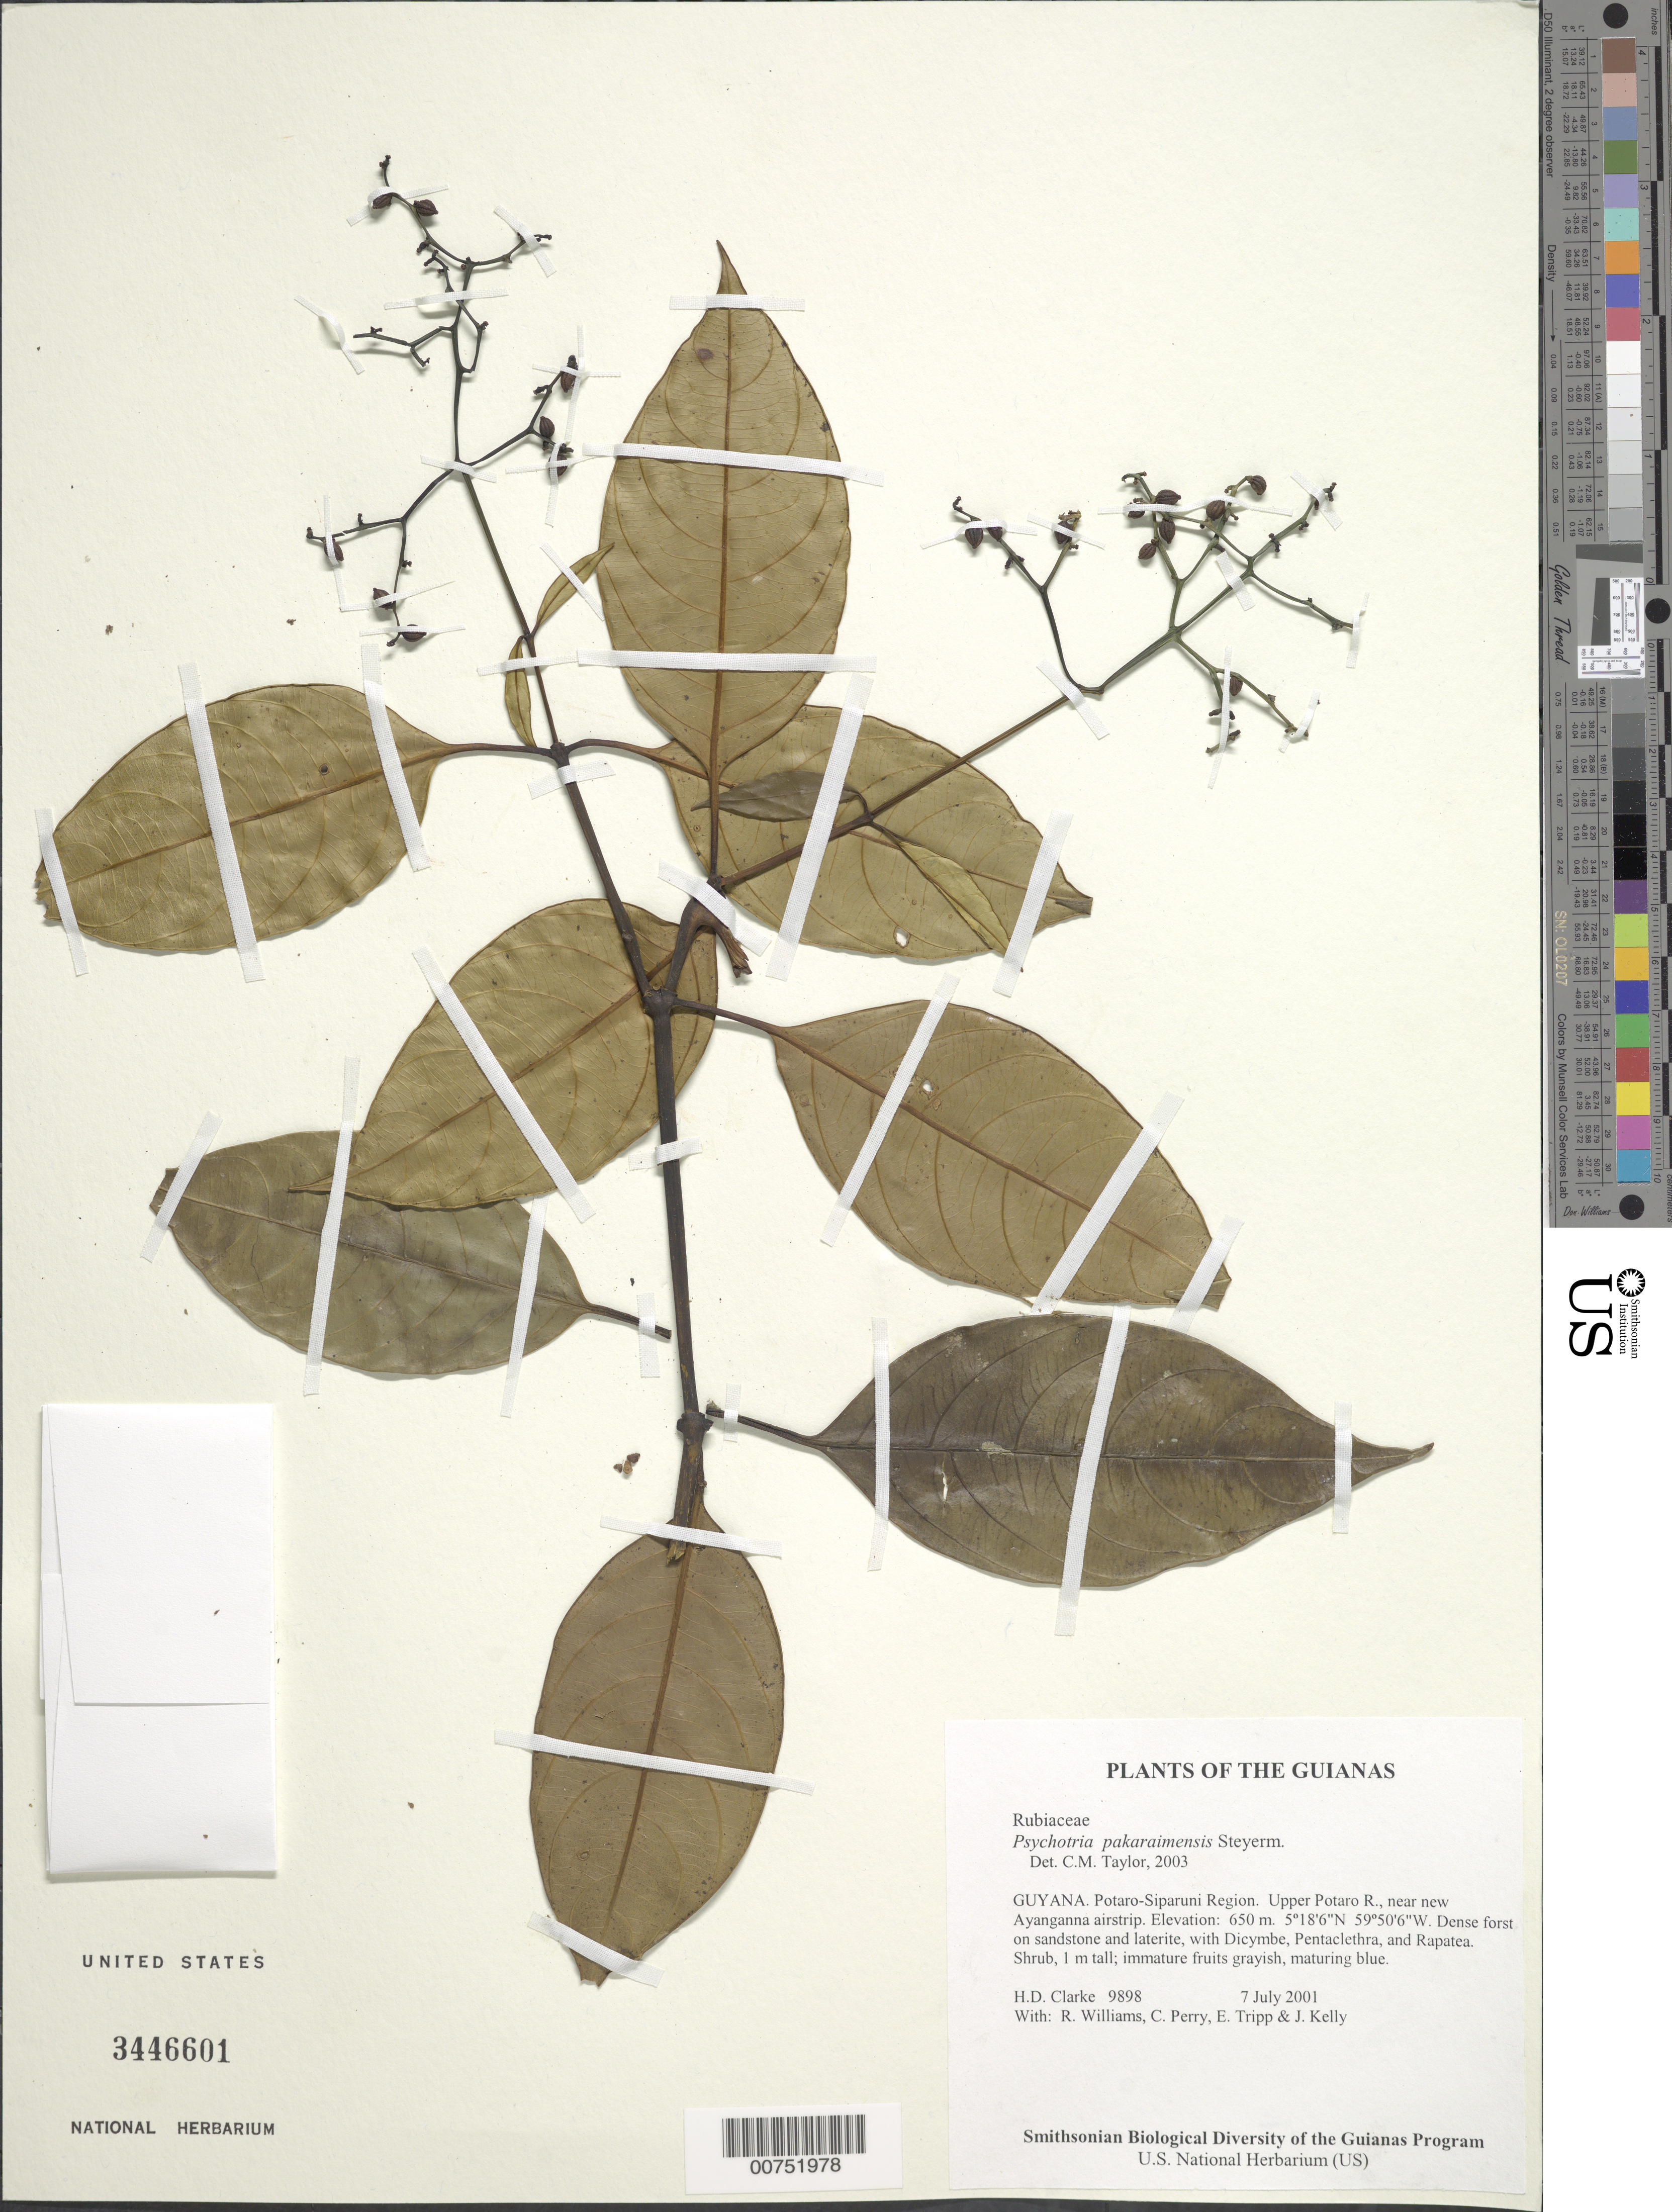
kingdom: Plantae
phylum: Tracheophyta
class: Magnoliopsida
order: Gentianales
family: Rubiaceae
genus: Palicourea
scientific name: Palicourea pakaraimensis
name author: (Steyerm.) Delprete & J.H. Kirkbr.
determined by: Kirkbride, J. H., Jr.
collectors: H. D. Clarke, R. Williams, C. Perry, E. Tripp & J. Kelly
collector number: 9898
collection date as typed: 7 July 2001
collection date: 2001-07-07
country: Guyana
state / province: Potaro-Siparuni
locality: Upper Potaro R., near new Ayanganna airstrip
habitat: Dense forest on sandstone and laterite, with Dicymbe, Pentaclethra, and Rapatea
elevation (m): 650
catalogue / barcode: US 3446601